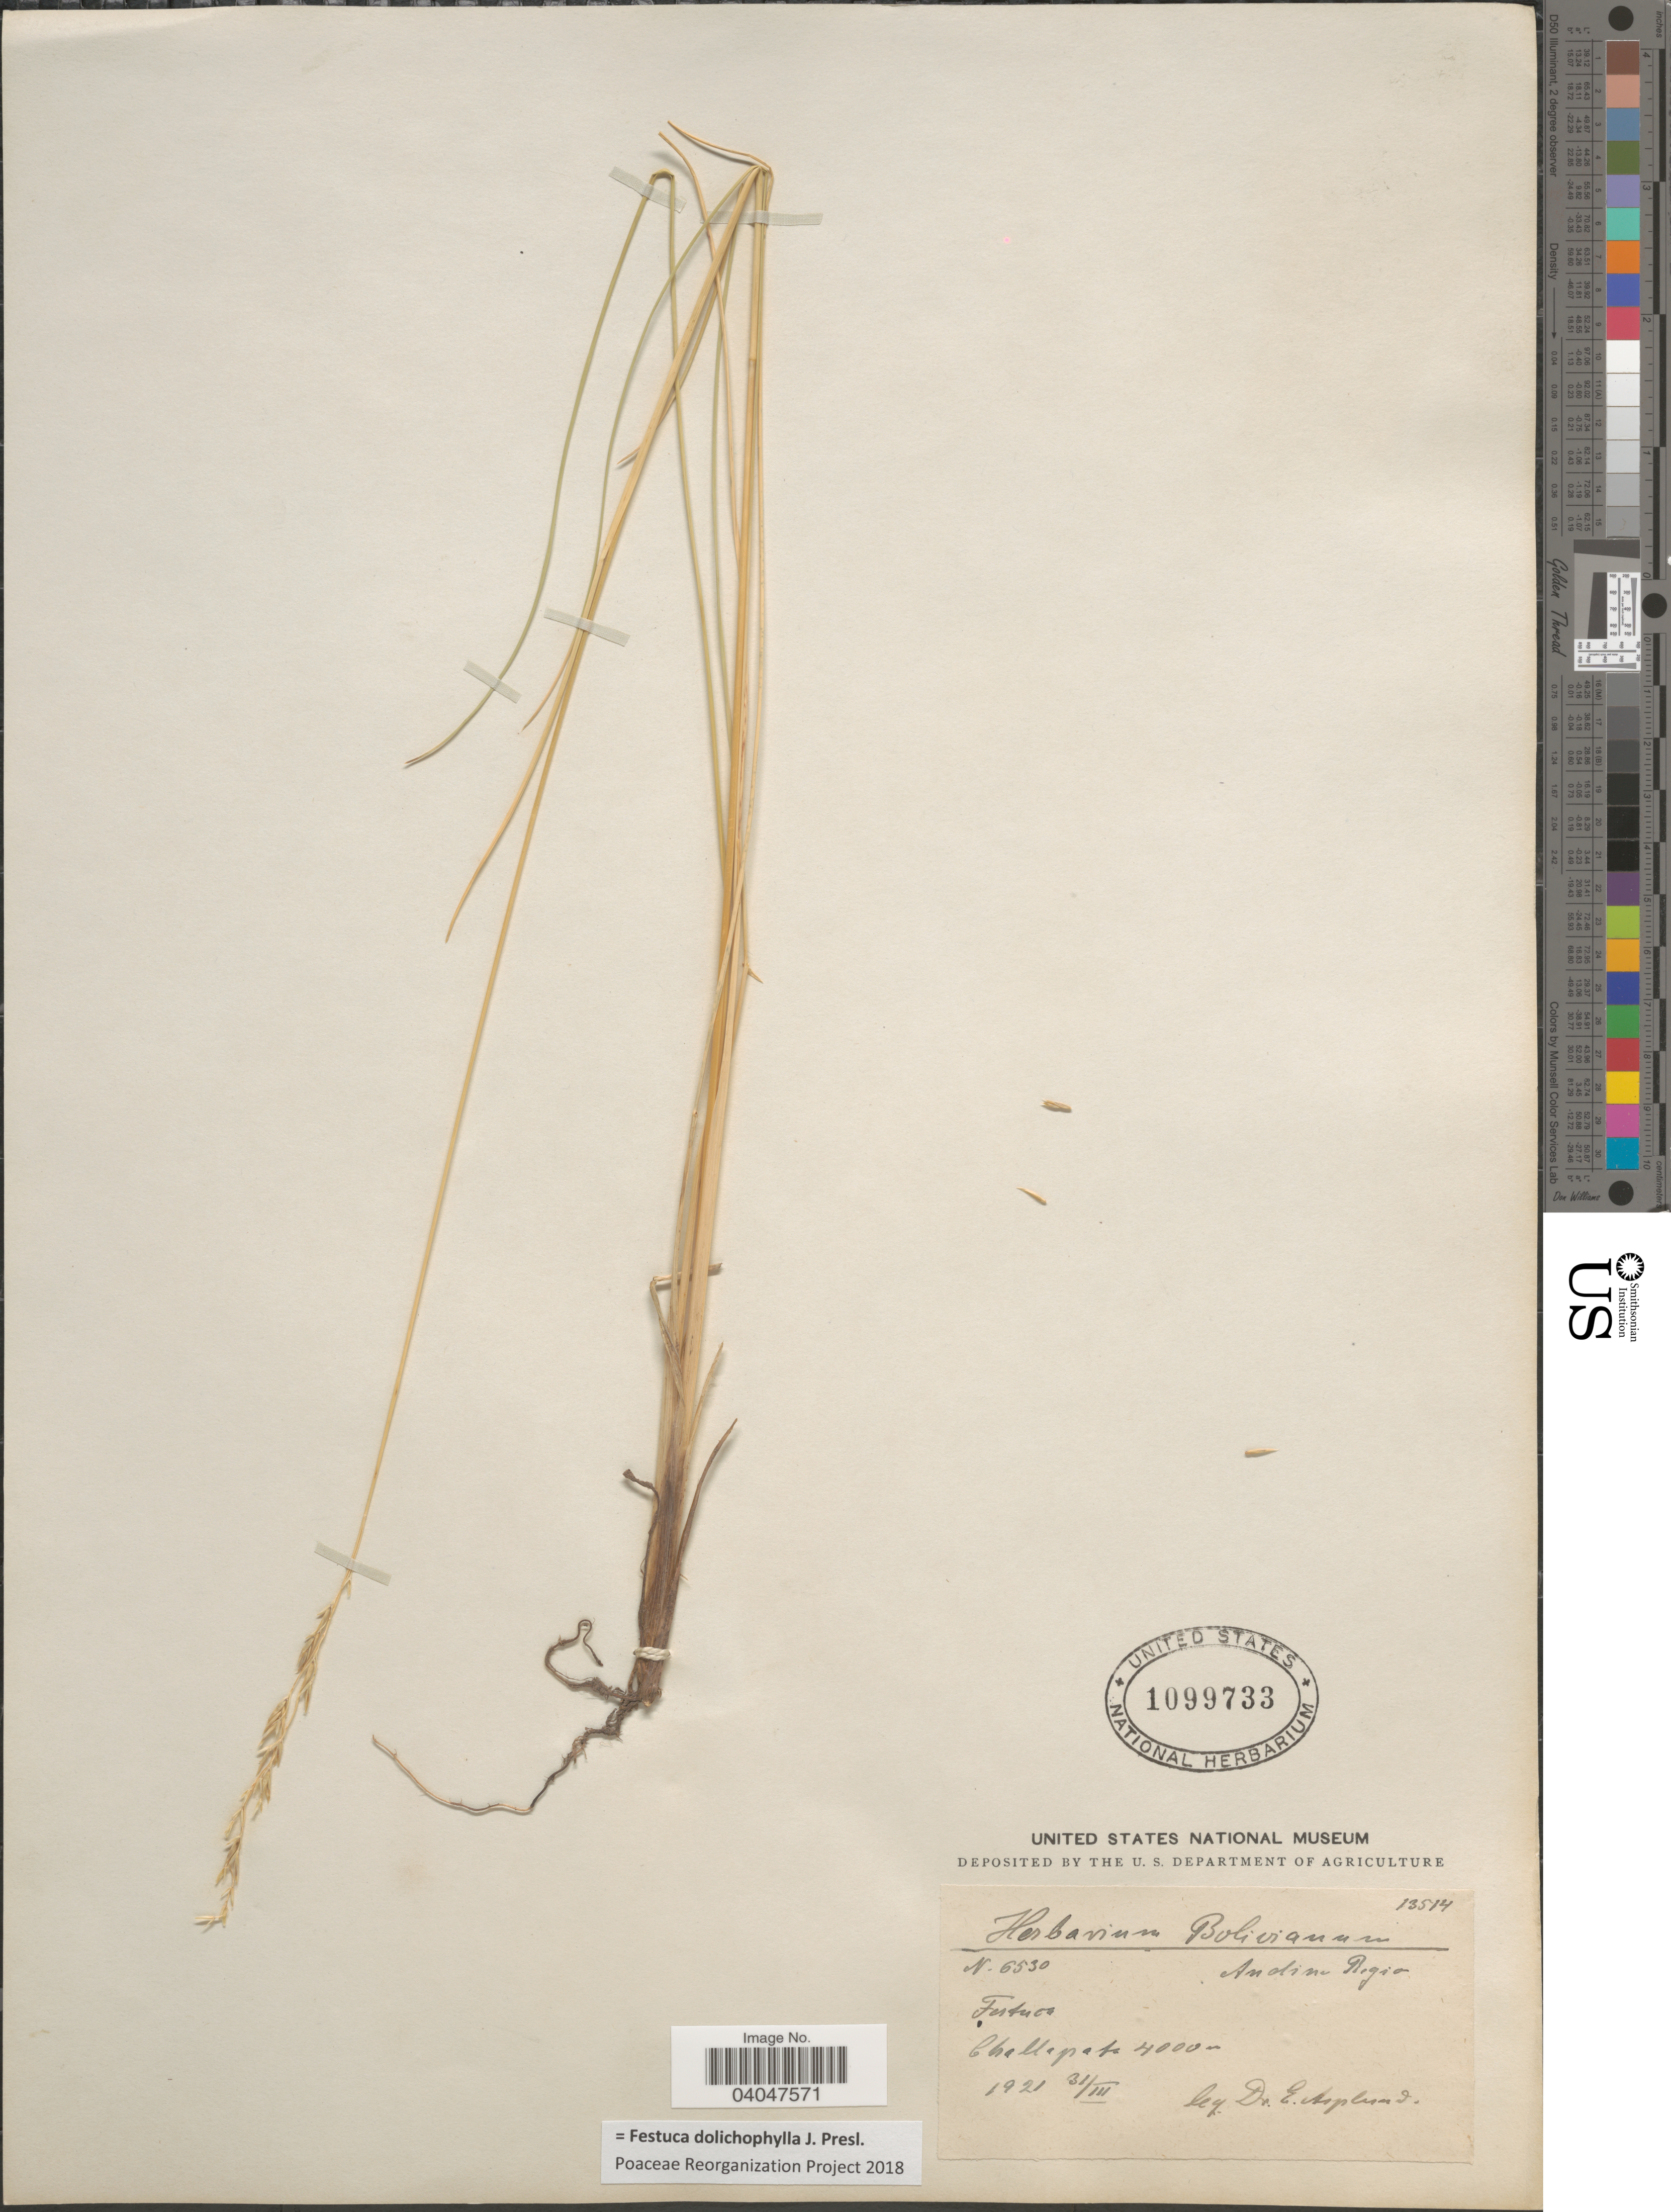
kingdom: Plantae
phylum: Tracheophyta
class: Liliopsida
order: Poales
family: Poaceae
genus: Festuca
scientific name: Festuca dolichophylla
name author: J. Presl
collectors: E. Asplund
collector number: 6530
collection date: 1921-03-31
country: Bolivia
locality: Andine Region. Challapeta.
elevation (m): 4000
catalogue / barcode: US 1099733